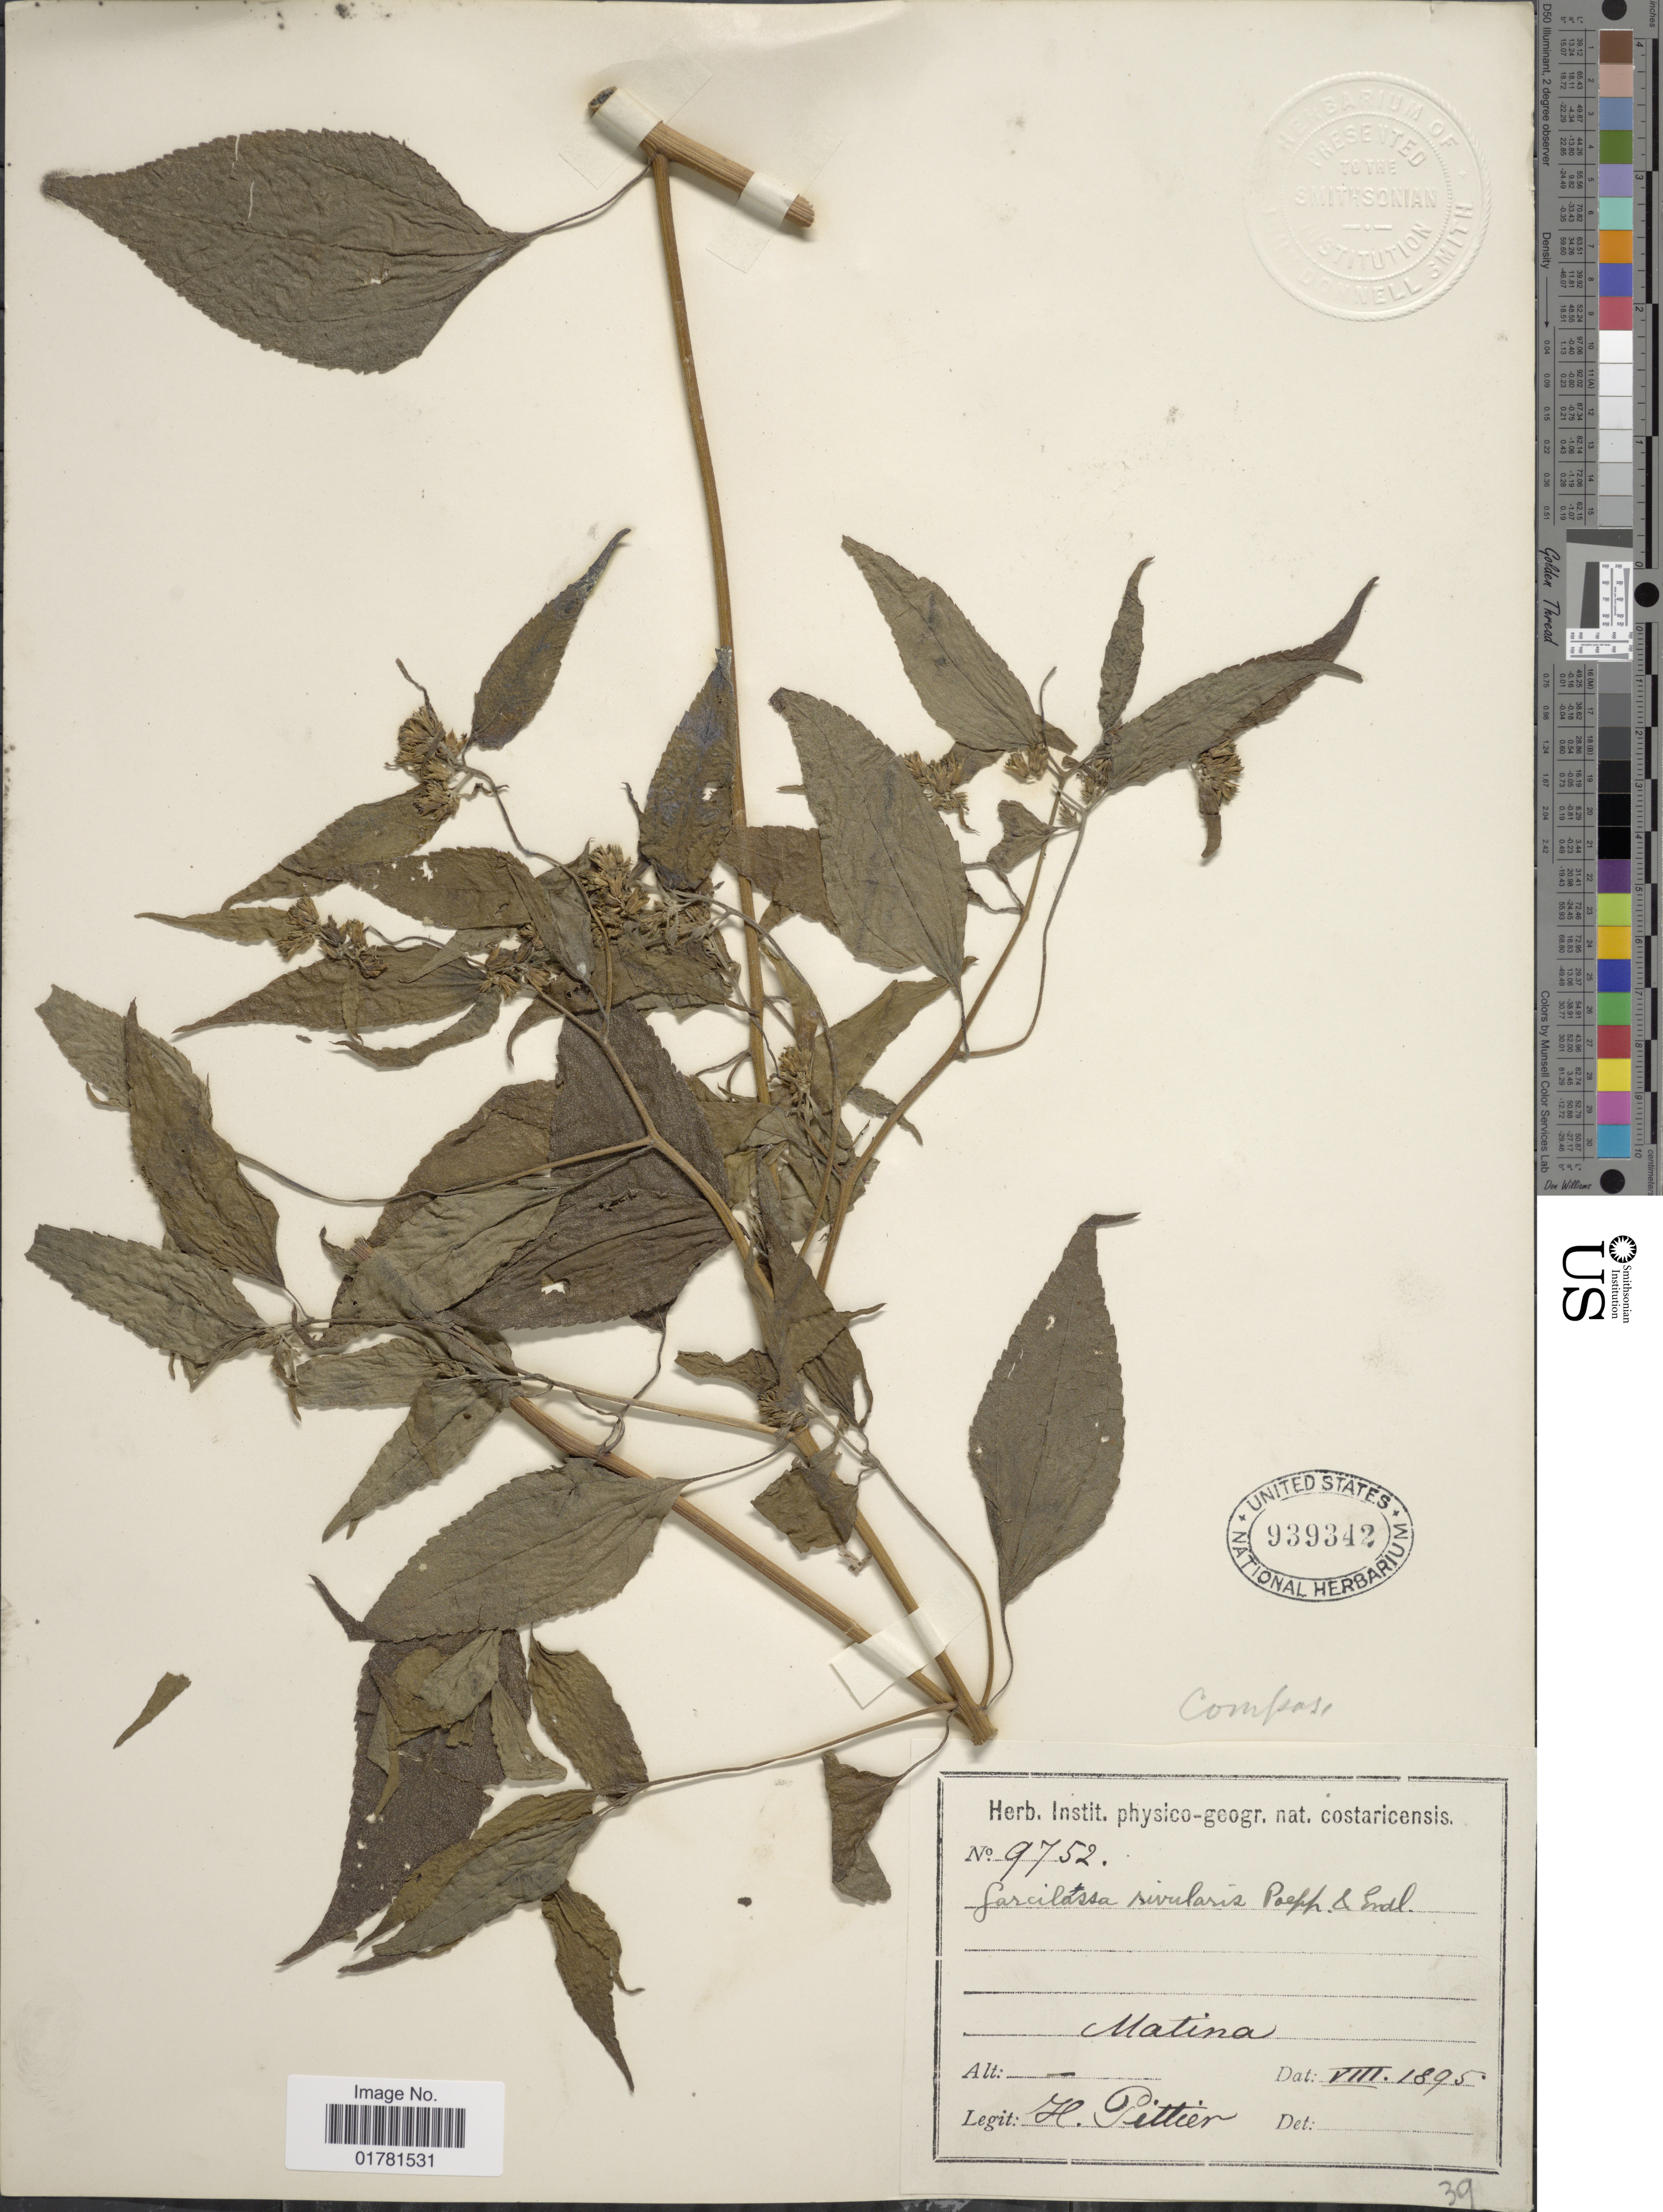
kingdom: Plantae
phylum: Tracheophyta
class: Magnoliopsida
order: Asterales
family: Asteraceae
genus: Garcilassa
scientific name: Garcilassa rivularis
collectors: H. F. Pittier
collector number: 9752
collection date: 1895-08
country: Costa Rica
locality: Matina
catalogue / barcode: US 939342